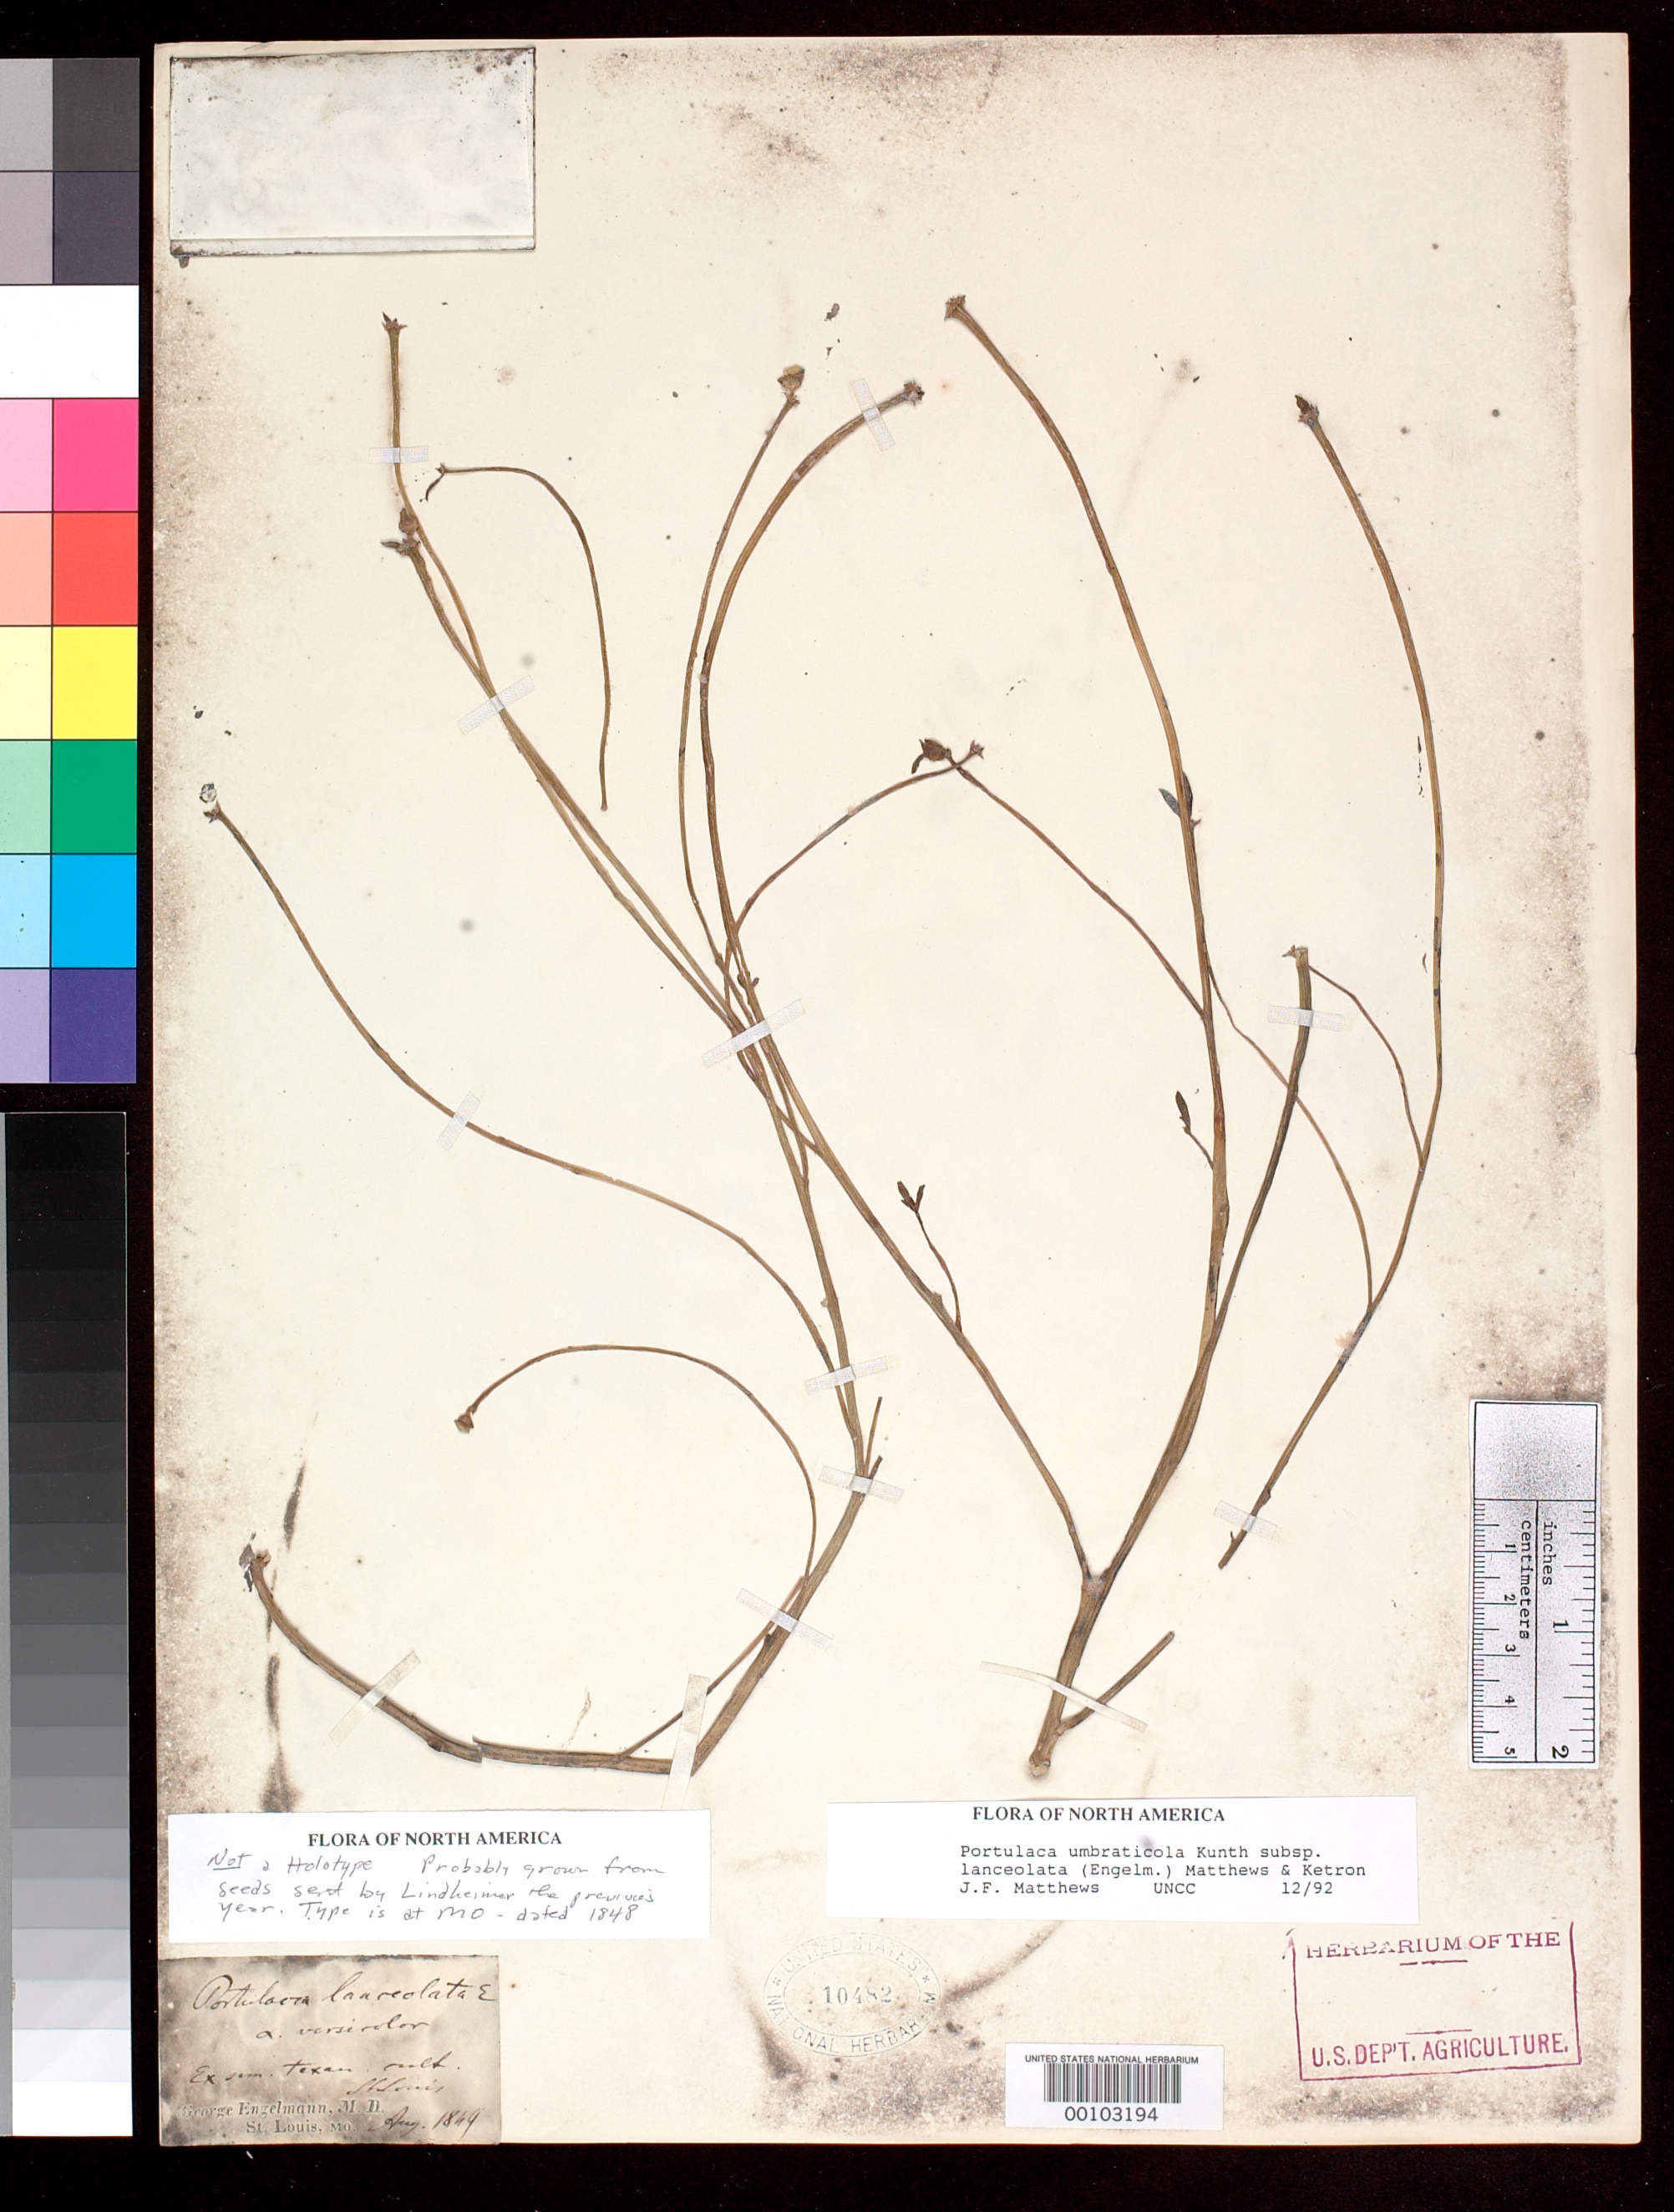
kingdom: Plantae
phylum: Tracheophyta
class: Magnoliopsida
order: Caryophyllales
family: Portulacaceae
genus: Portulaca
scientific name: Portulaca lanceolata var. versicolor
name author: Engelm. in A. Gray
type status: Possible Type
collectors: G. Engelmann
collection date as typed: Aug 1849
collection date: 1849-08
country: United States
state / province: Texas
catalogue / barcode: US 10482